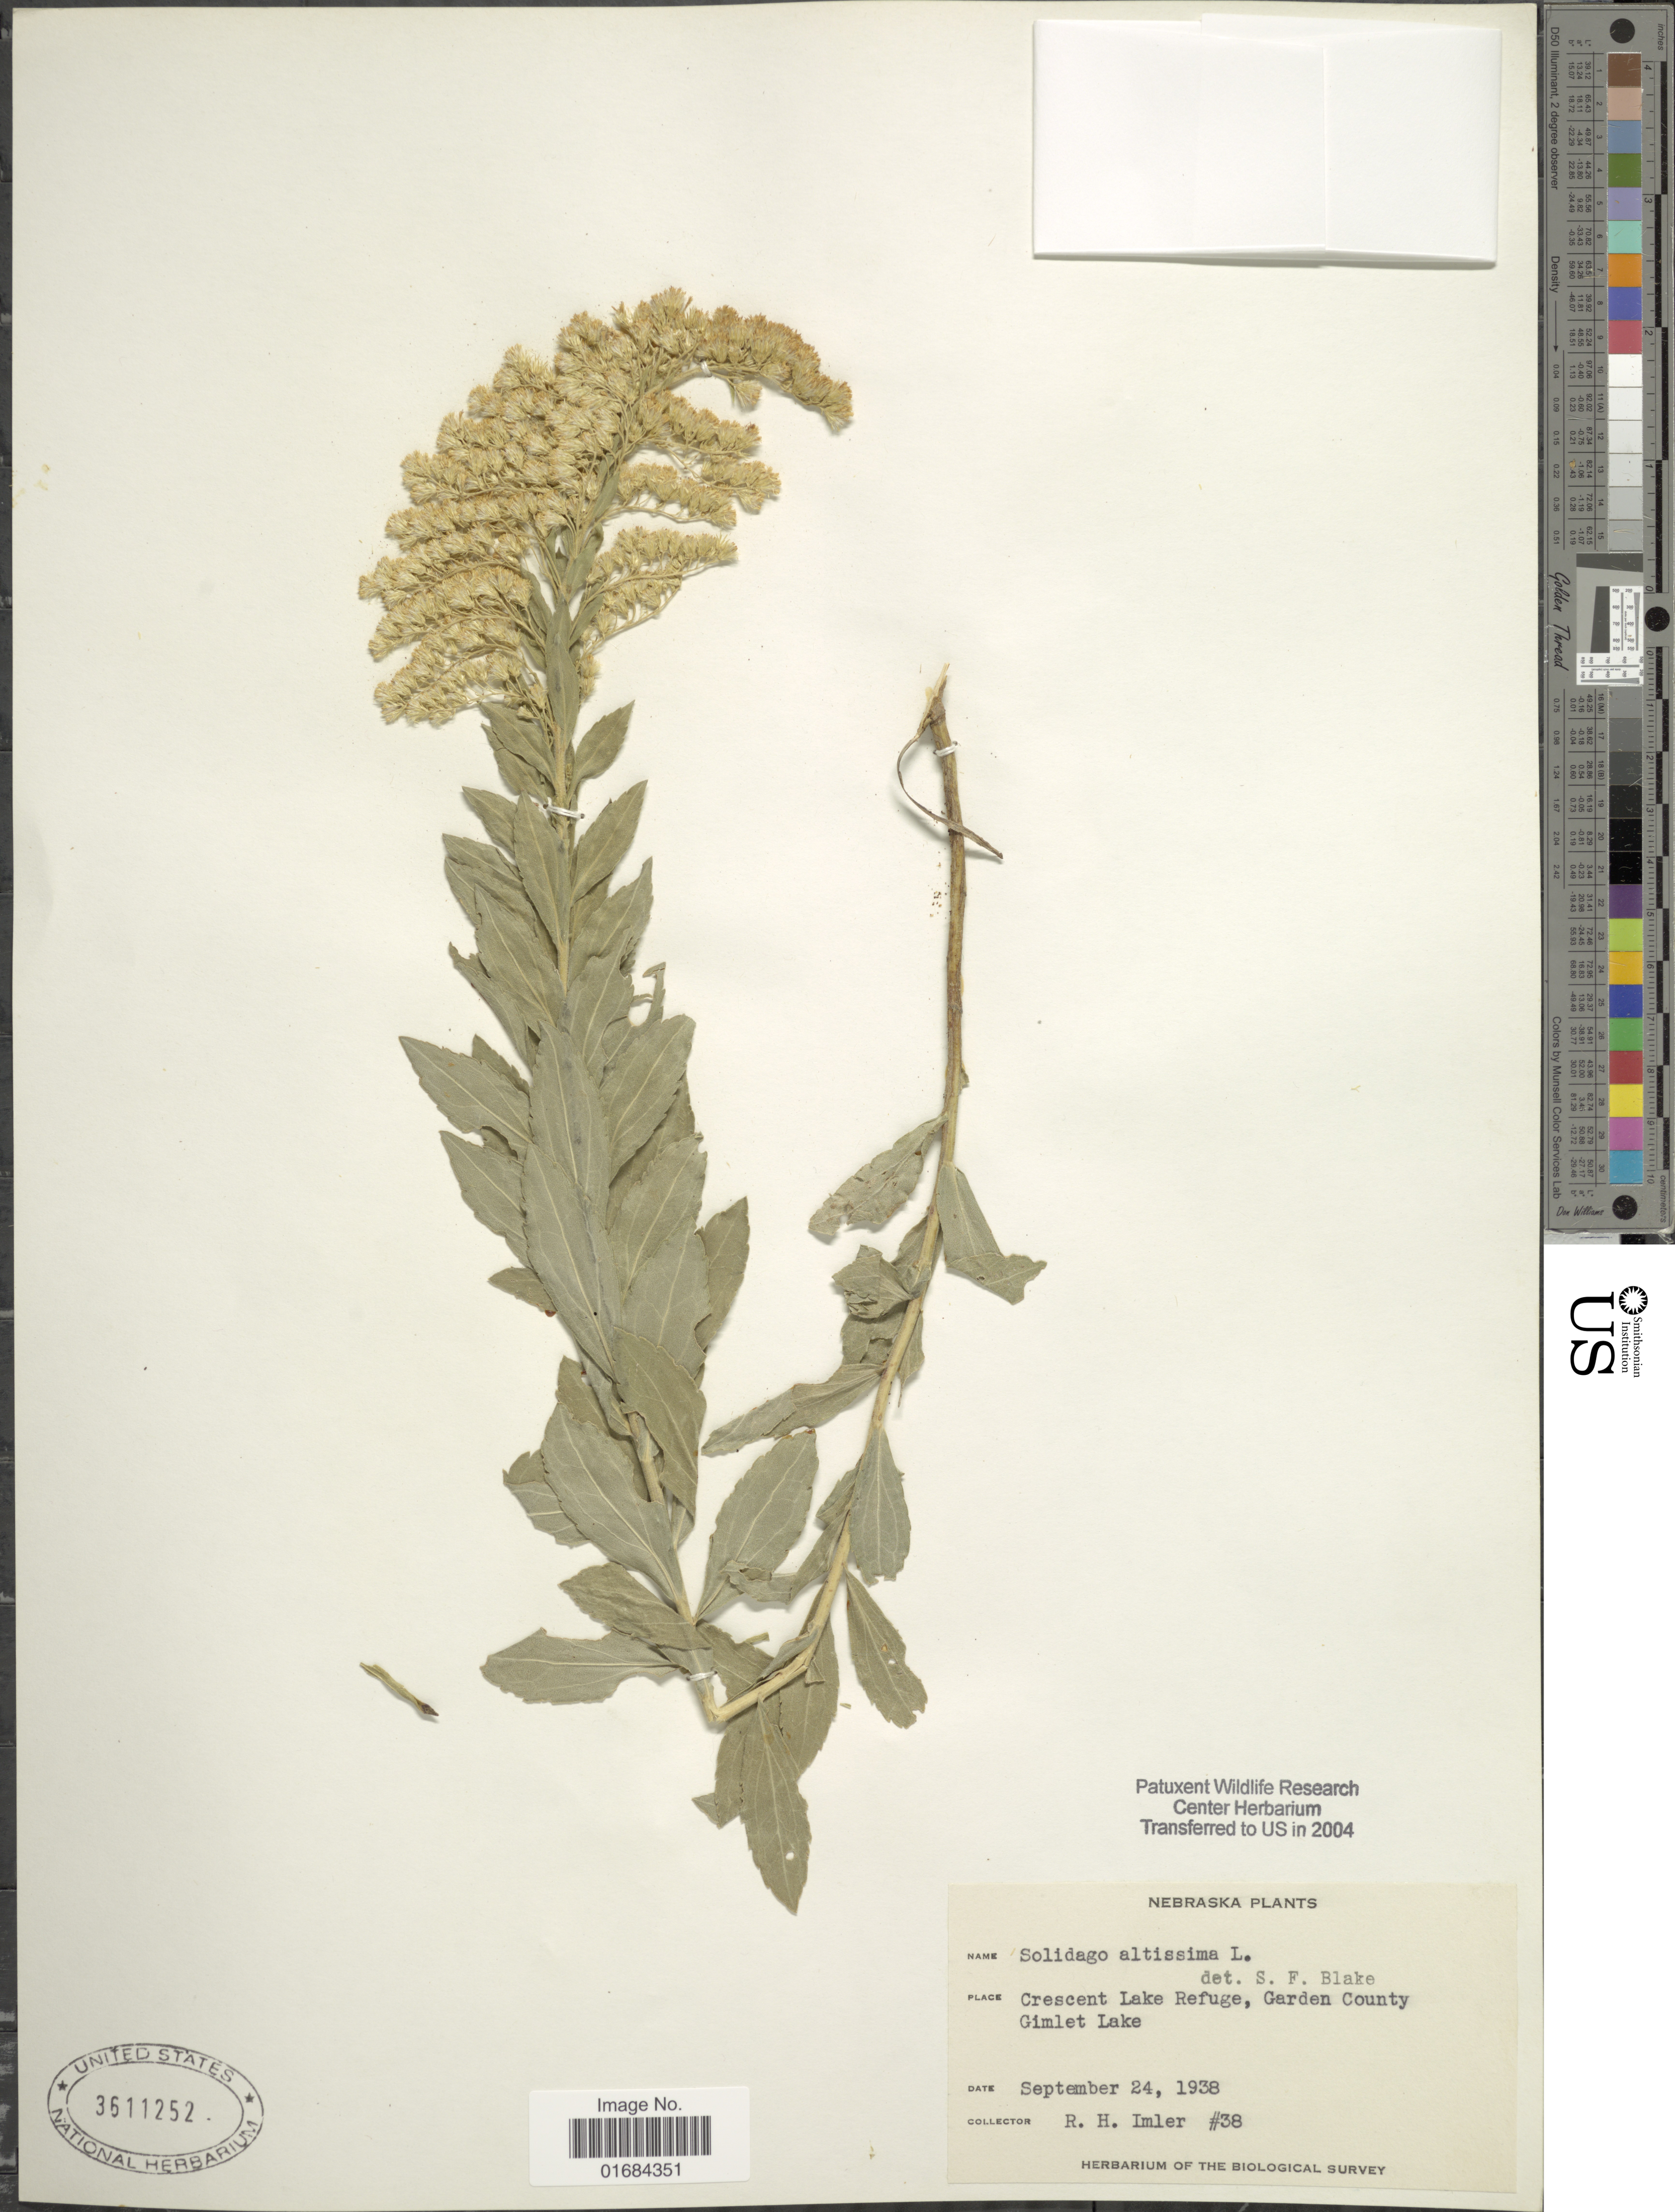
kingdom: Plantae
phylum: Tracheophyta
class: Magnoliopsida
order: Asterales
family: Asteraceae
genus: Solidago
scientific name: Solidago altissima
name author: L.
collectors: R. Imler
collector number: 38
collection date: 1938-09-24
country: United States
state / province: Nebraska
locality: Crescent Lake Refuge, Garden County Gimlet Lake.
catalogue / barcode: US 3611252